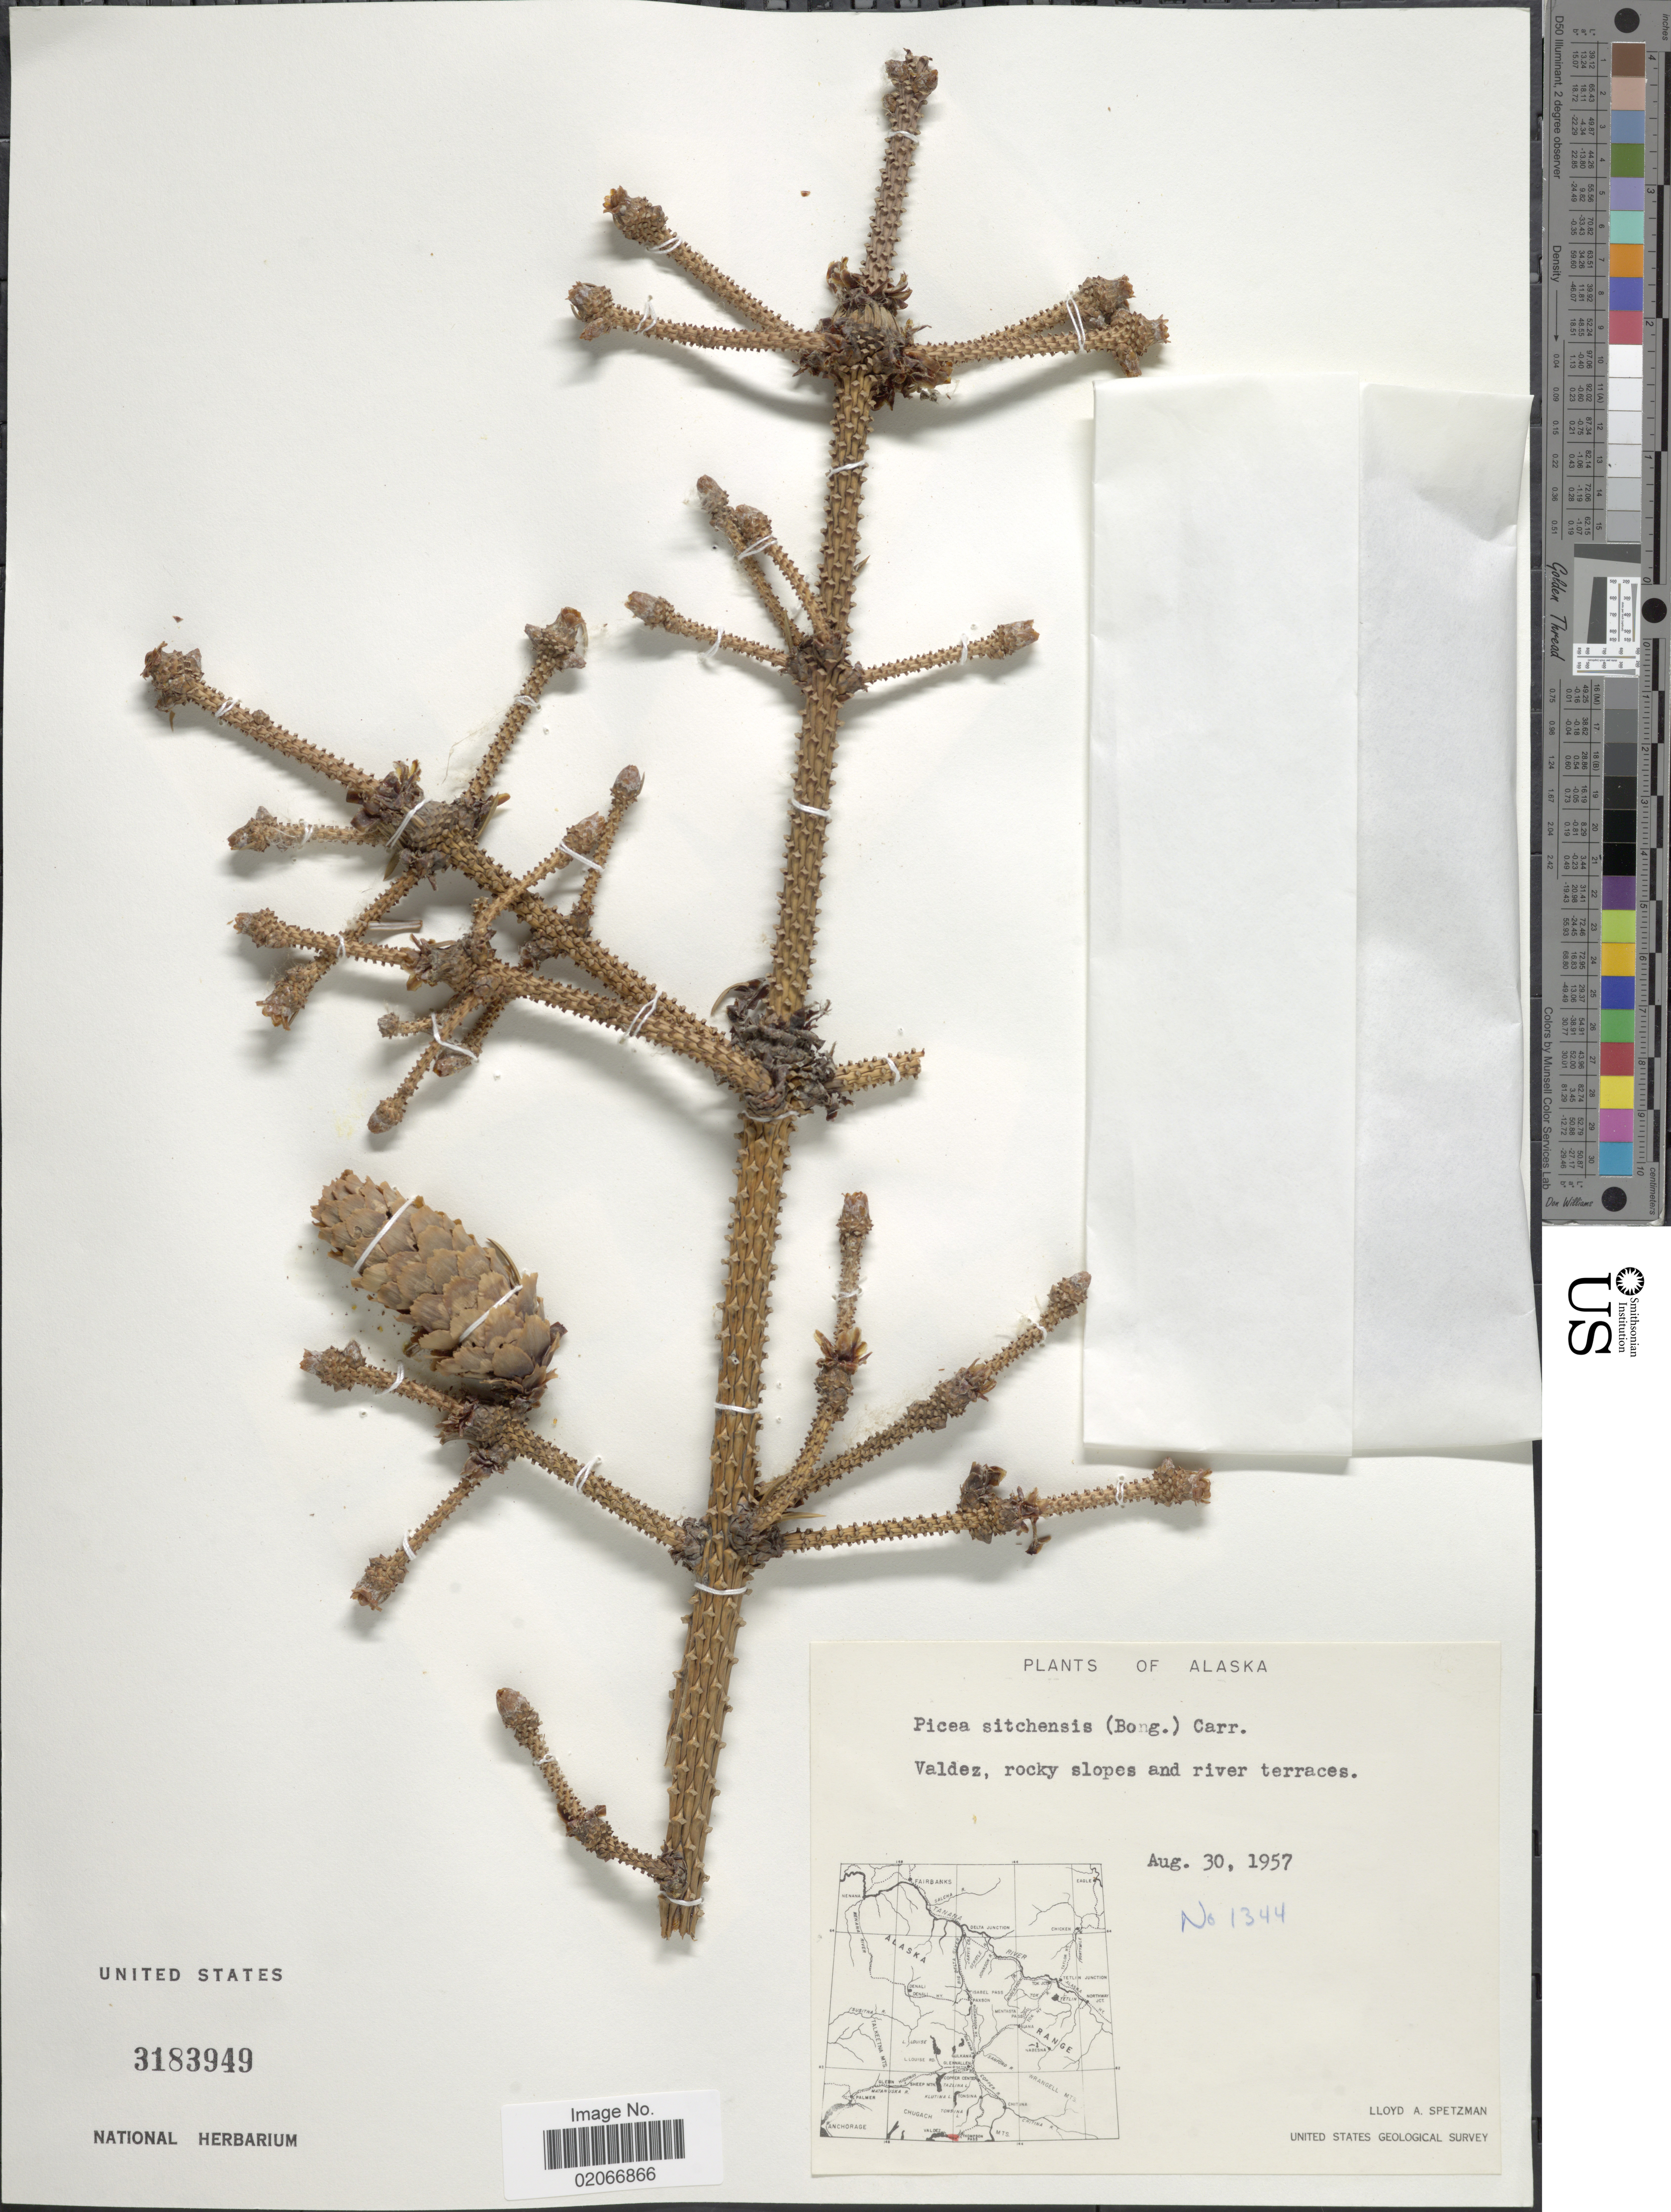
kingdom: Plantae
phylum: Tracheophyta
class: Pinopsida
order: Pinales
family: Pinaceae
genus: Picea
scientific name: Picea sitchensis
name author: (Bong.) Carrière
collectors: L. Spetzman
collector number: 1344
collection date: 1957-08-30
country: United States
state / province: Alaska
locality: Valdez, rocky slopes and river terraces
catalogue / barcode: US 3183949